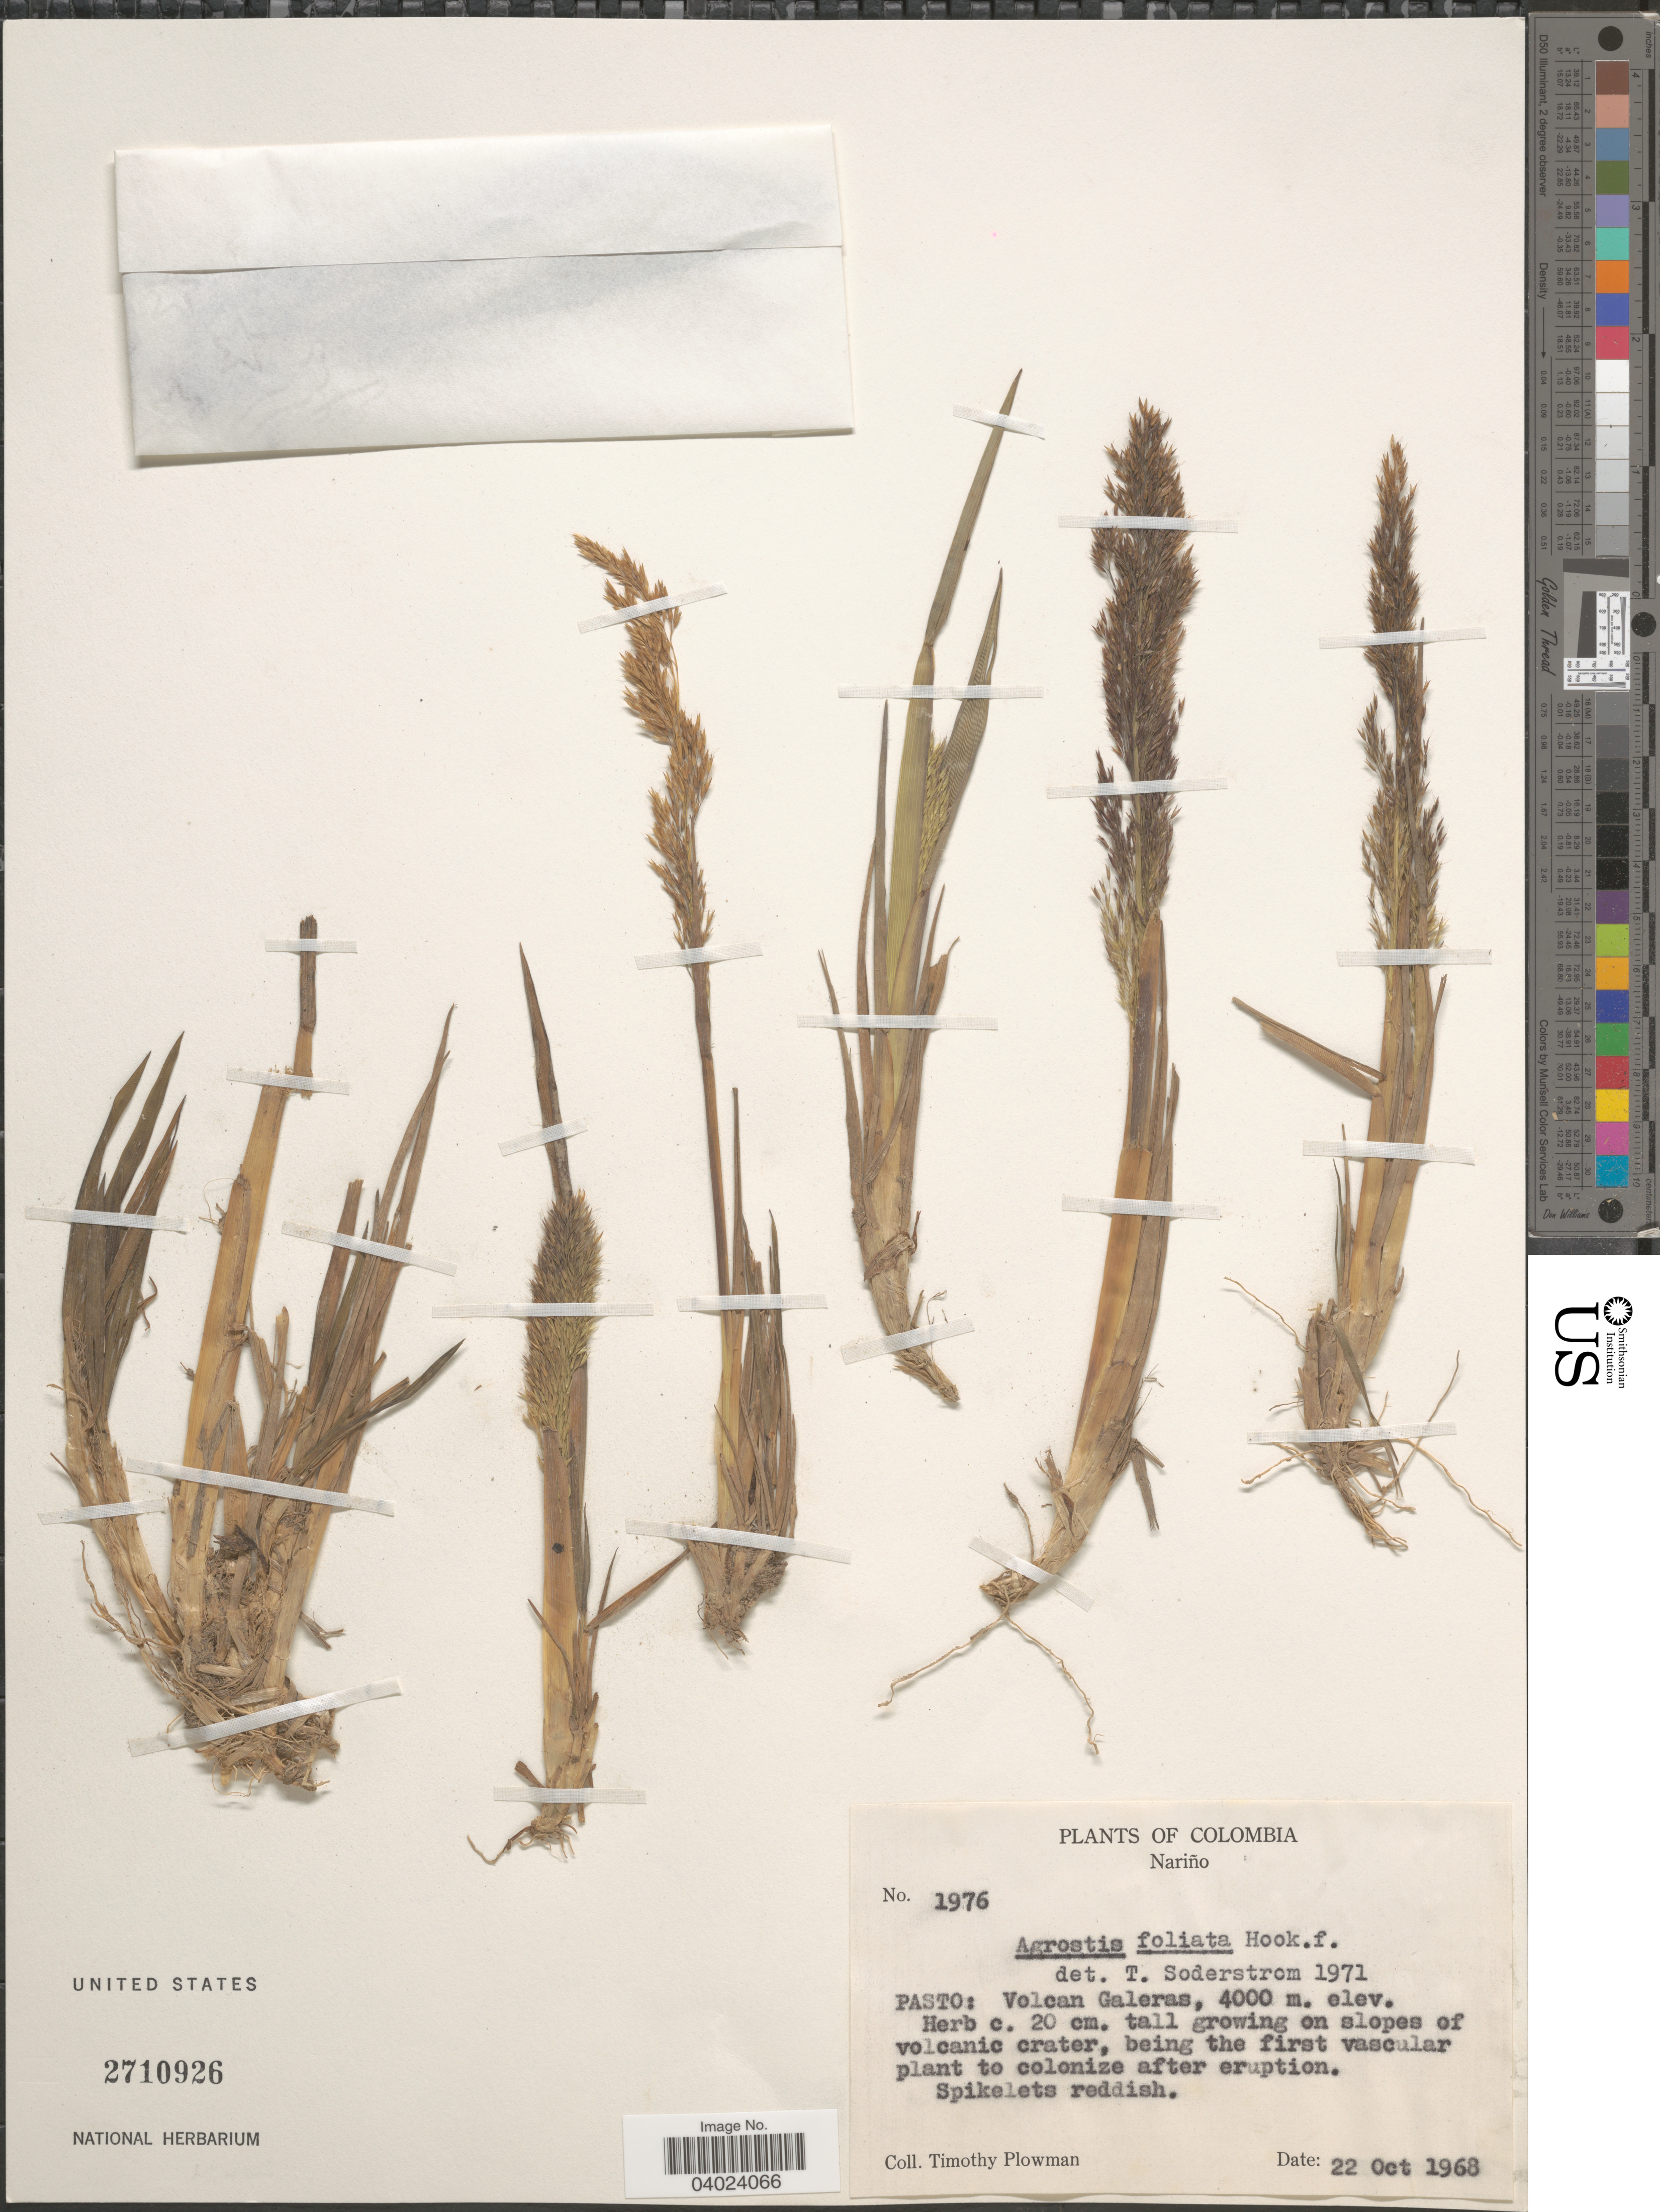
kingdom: Plantae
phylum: Tracheophyta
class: Liliopsida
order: Poales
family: Poaceae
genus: Agrostis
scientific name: Agrostis foliata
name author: Hook. f.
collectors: T. Plowman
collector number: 1976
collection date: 1968-10-22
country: Colombia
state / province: Nariño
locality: Pasto: Volcan Galeras.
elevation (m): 4000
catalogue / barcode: US 2710926